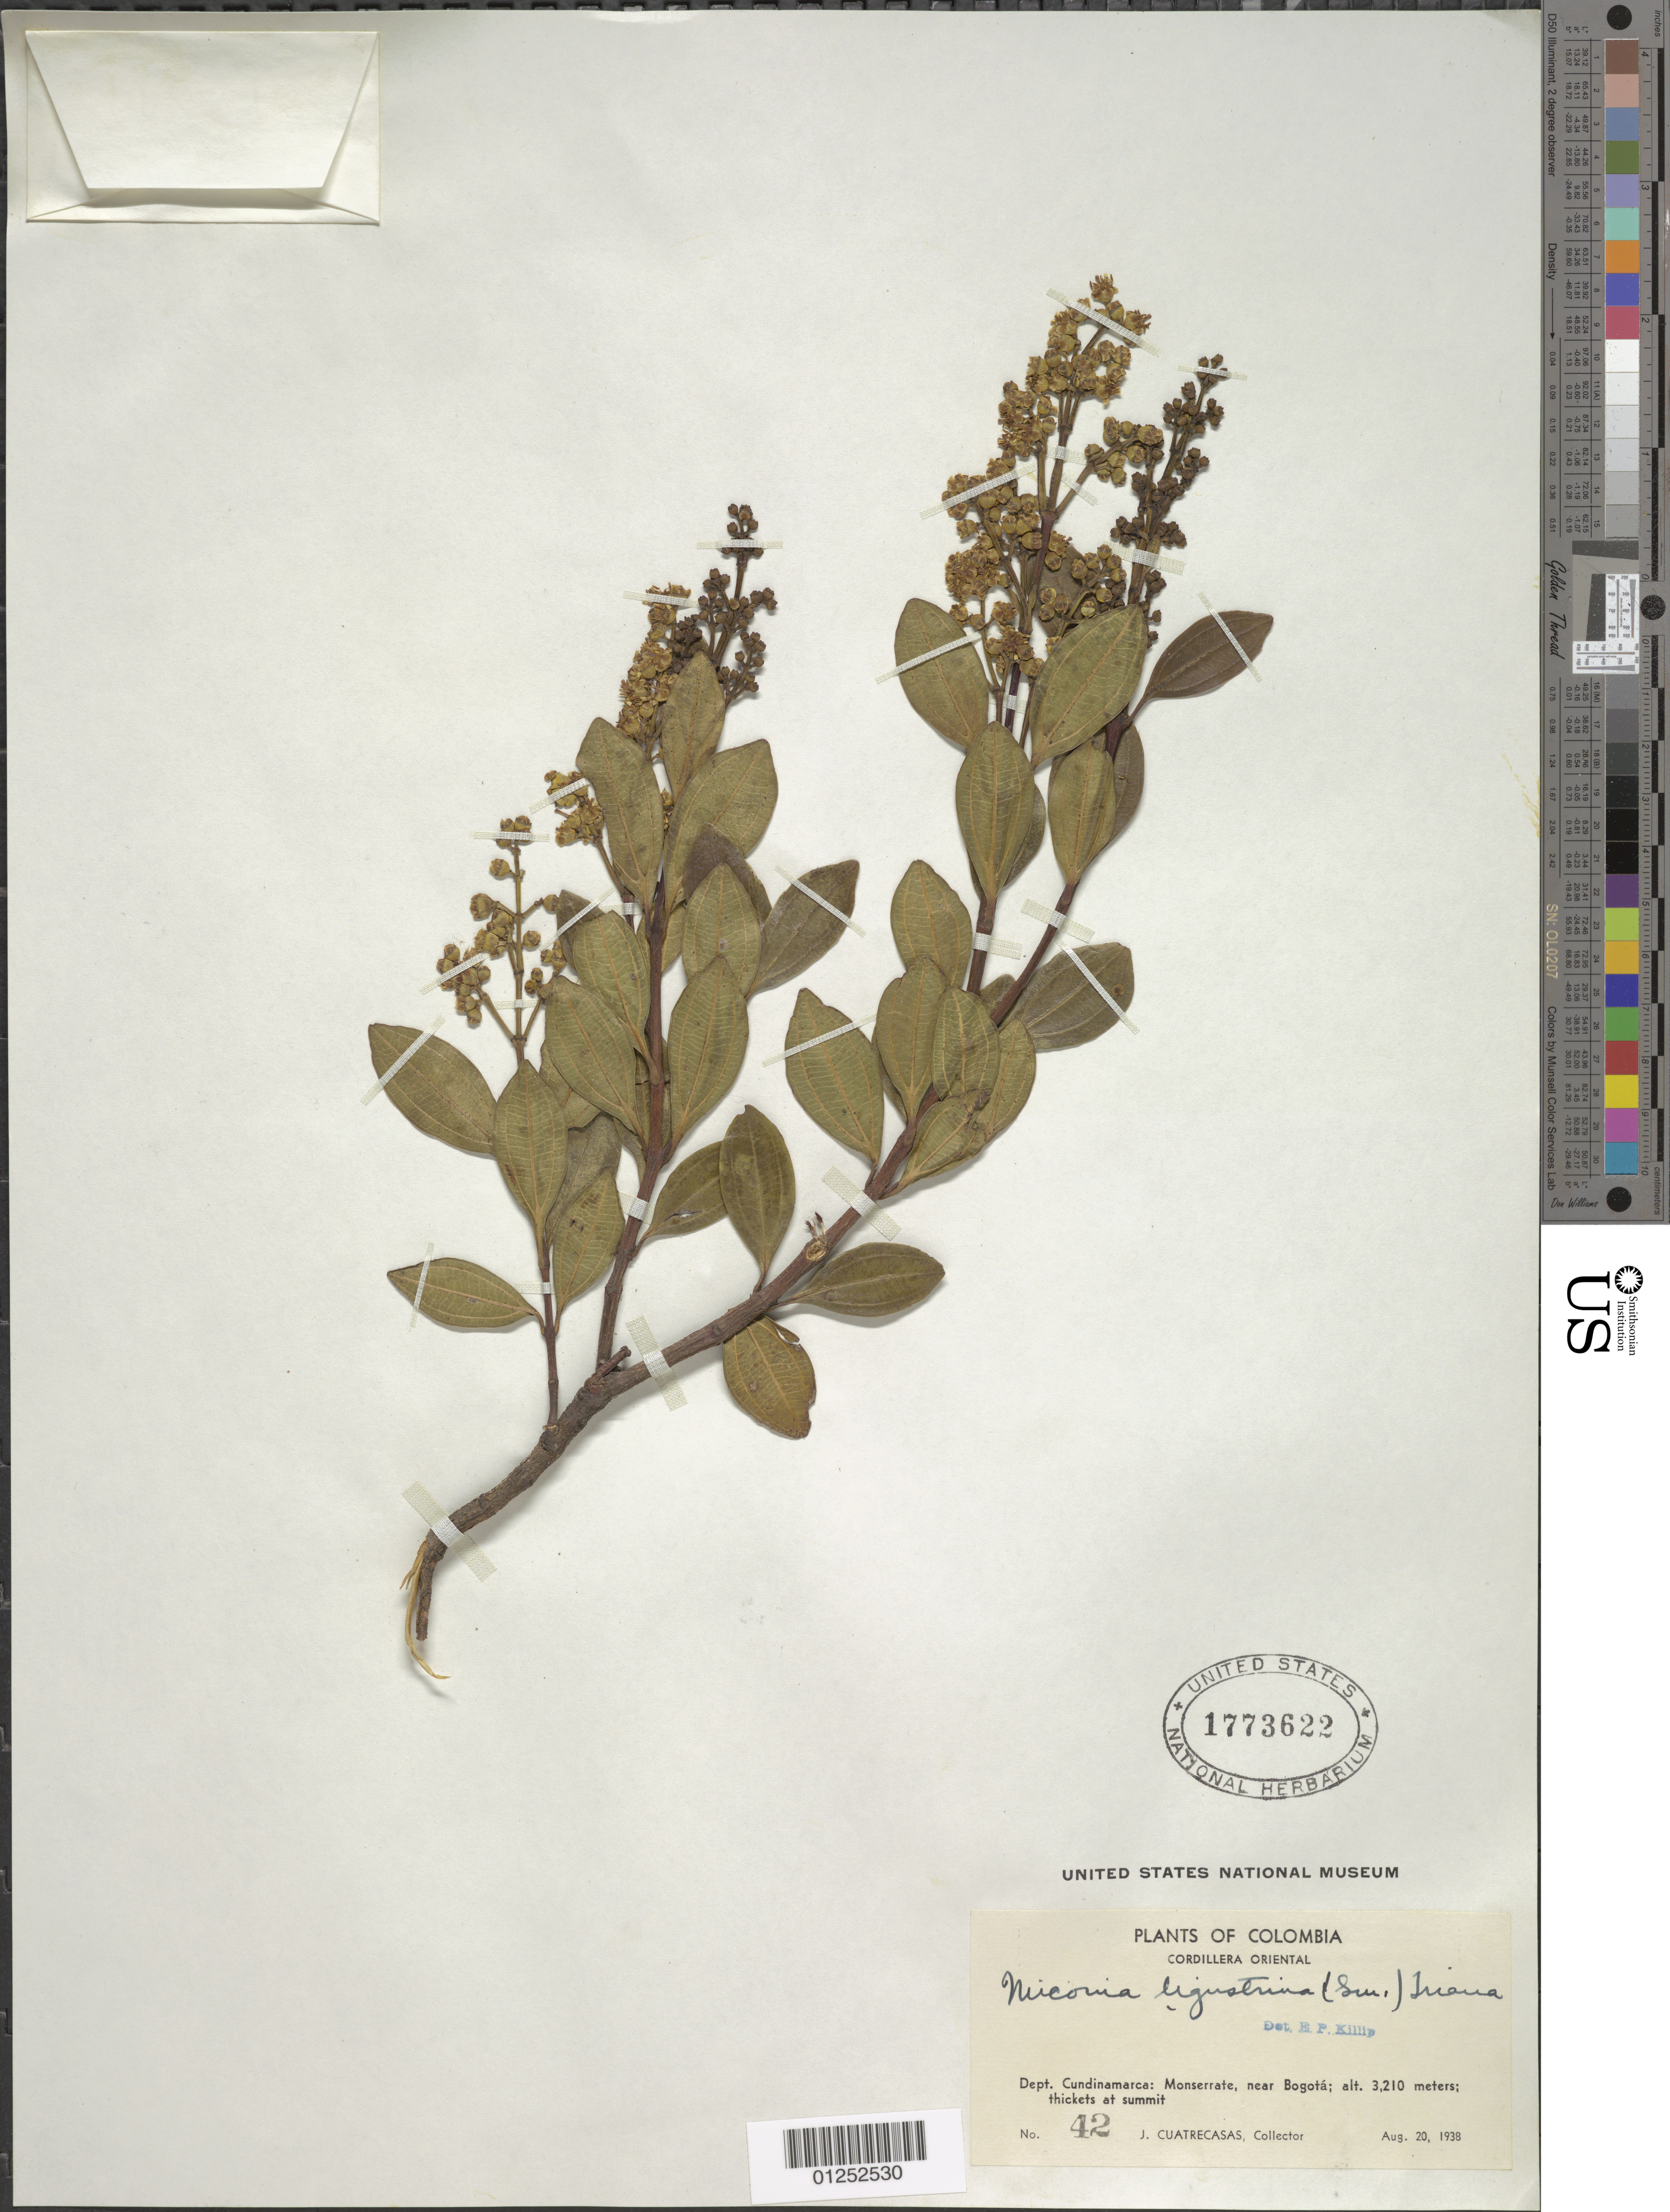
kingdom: Plantae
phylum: Tracheophyta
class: Magnoliopsida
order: Myrtales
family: Melastomataceae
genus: Miconia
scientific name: Miconia ligustrina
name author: (Sw.) Triana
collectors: J. Cuatrecasas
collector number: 42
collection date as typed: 20 Aug 1938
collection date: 1938-08-20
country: Colombia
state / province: Cundinamarca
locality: Cordillera Oriental, Monserrate, near Bogota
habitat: thickets at summit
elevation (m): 3210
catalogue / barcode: US 1773622